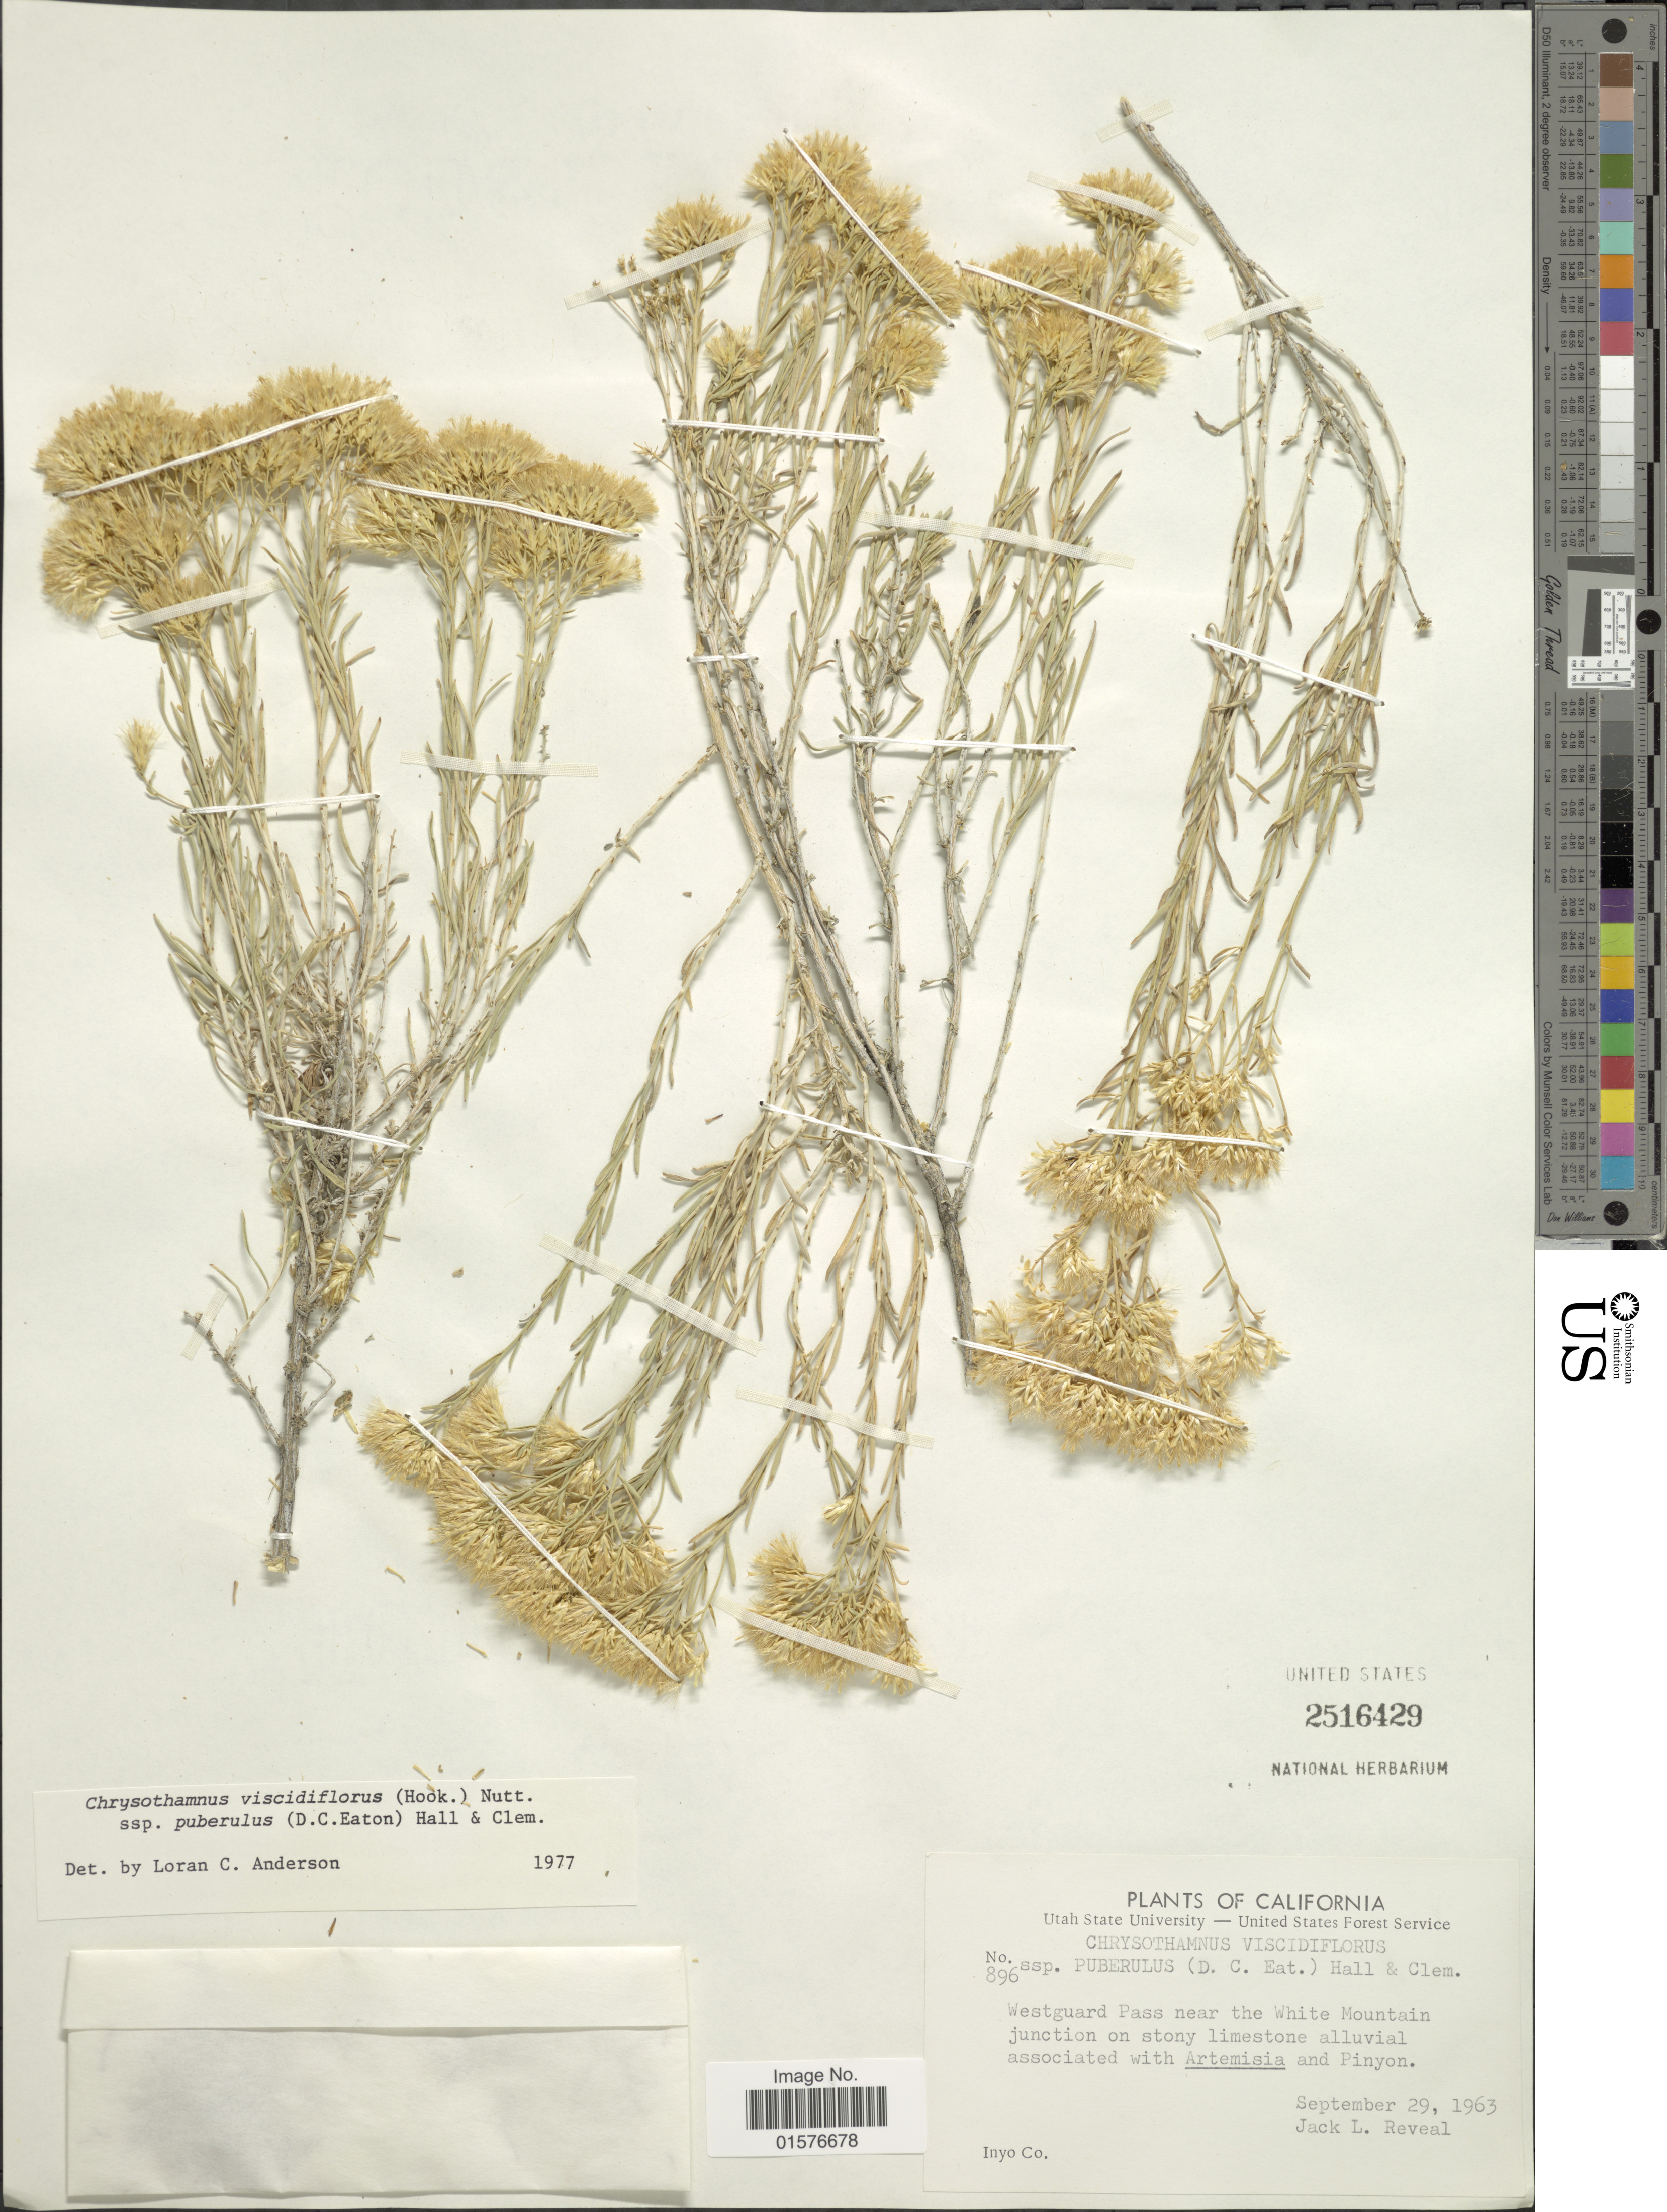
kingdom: Plantae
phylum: Tracheophyta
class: Magnoliopsida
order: Asterales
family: Asteraceae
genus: Chrysothamnus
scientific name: Chrysothamnus viscidiflorus subsp. puberulus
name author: (D.C. Eaton) H.M. Hall & Clem.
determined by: Urbatsch, Lowell E., Curator (LSU), Louisiana State University (UNITED STATES)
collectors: J. L. Reveal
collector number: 896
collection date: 1963-09-29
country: United States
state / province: California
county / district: Inyo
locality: Inyo Co., Westguard Pass near the White Mountain junction.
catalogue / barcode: US 2516429